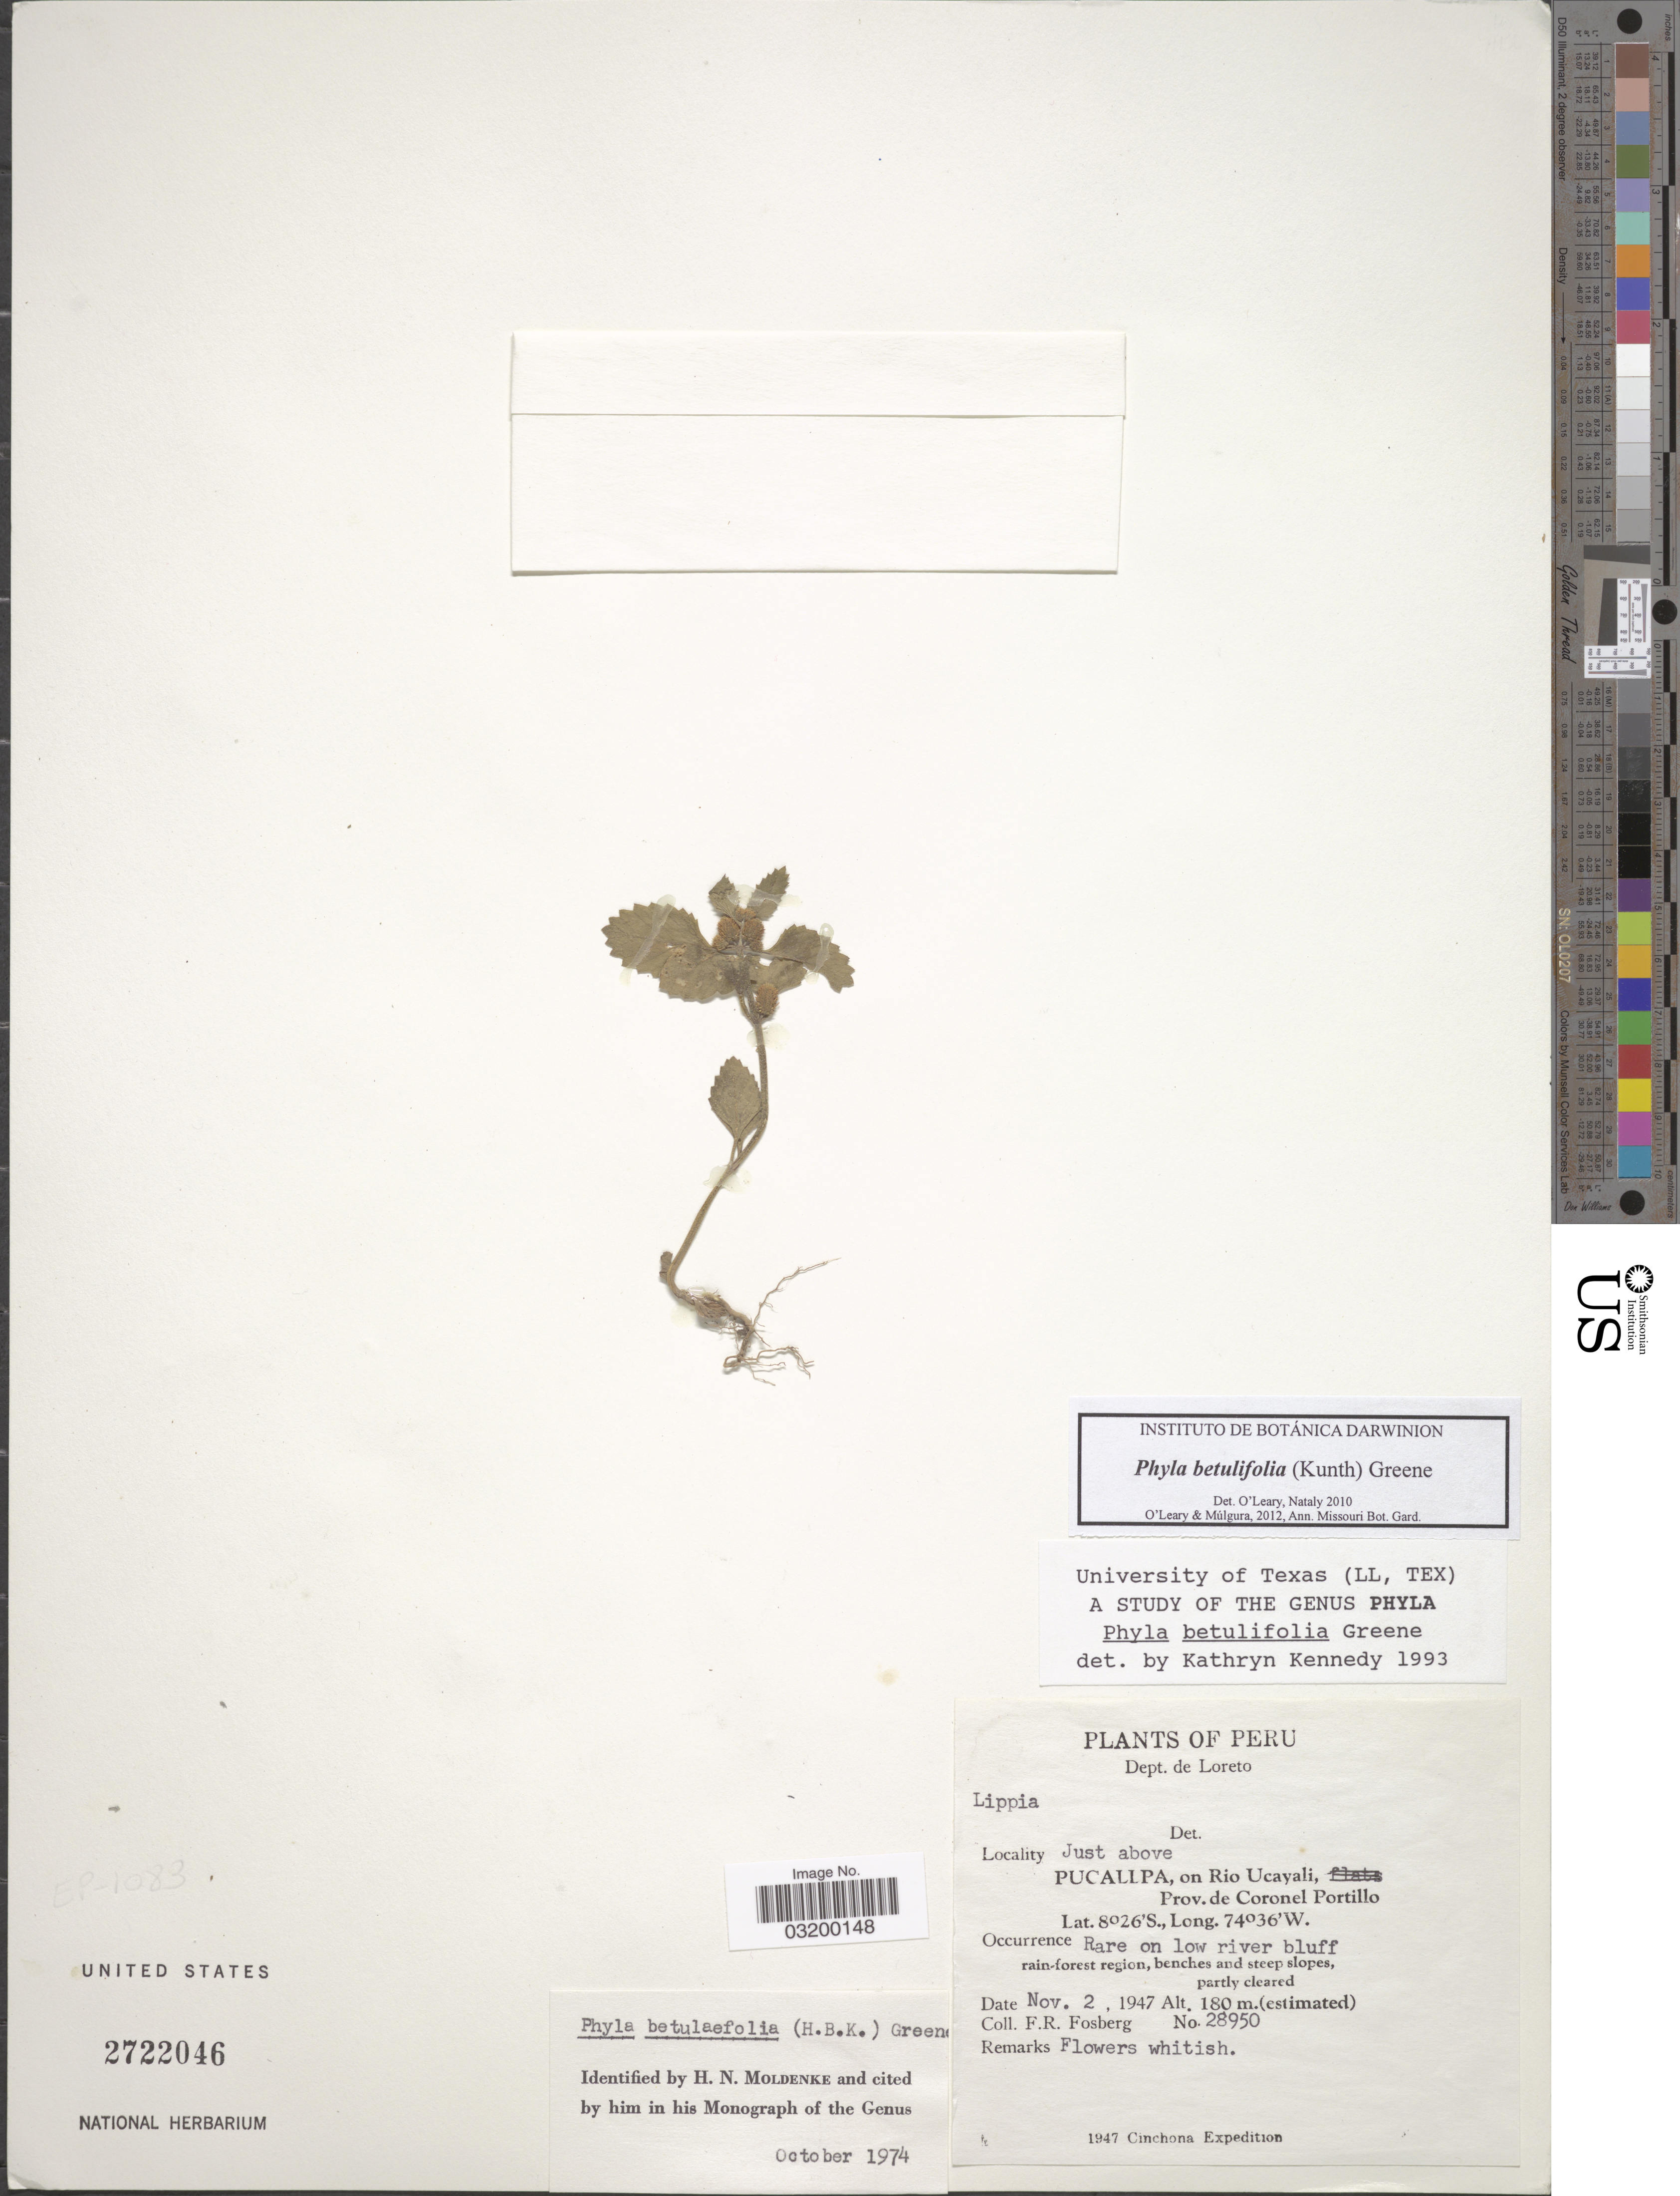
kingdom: Plantae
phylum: Tracheophyta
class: Magnoliopsida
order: Lamiales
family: Verbenaceae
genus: Phyla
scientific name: Phyla betulifolia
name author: (Kunth) Greene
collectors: F. R. Fosberg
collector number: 28950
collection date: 1947-11-02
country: Peru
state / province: Loreto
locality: Dept. de Loreto. Just above Pucallpa, on Rio Ucayali, Prov. de Coronel Portillo.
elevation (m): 180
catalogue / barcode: US 2722046